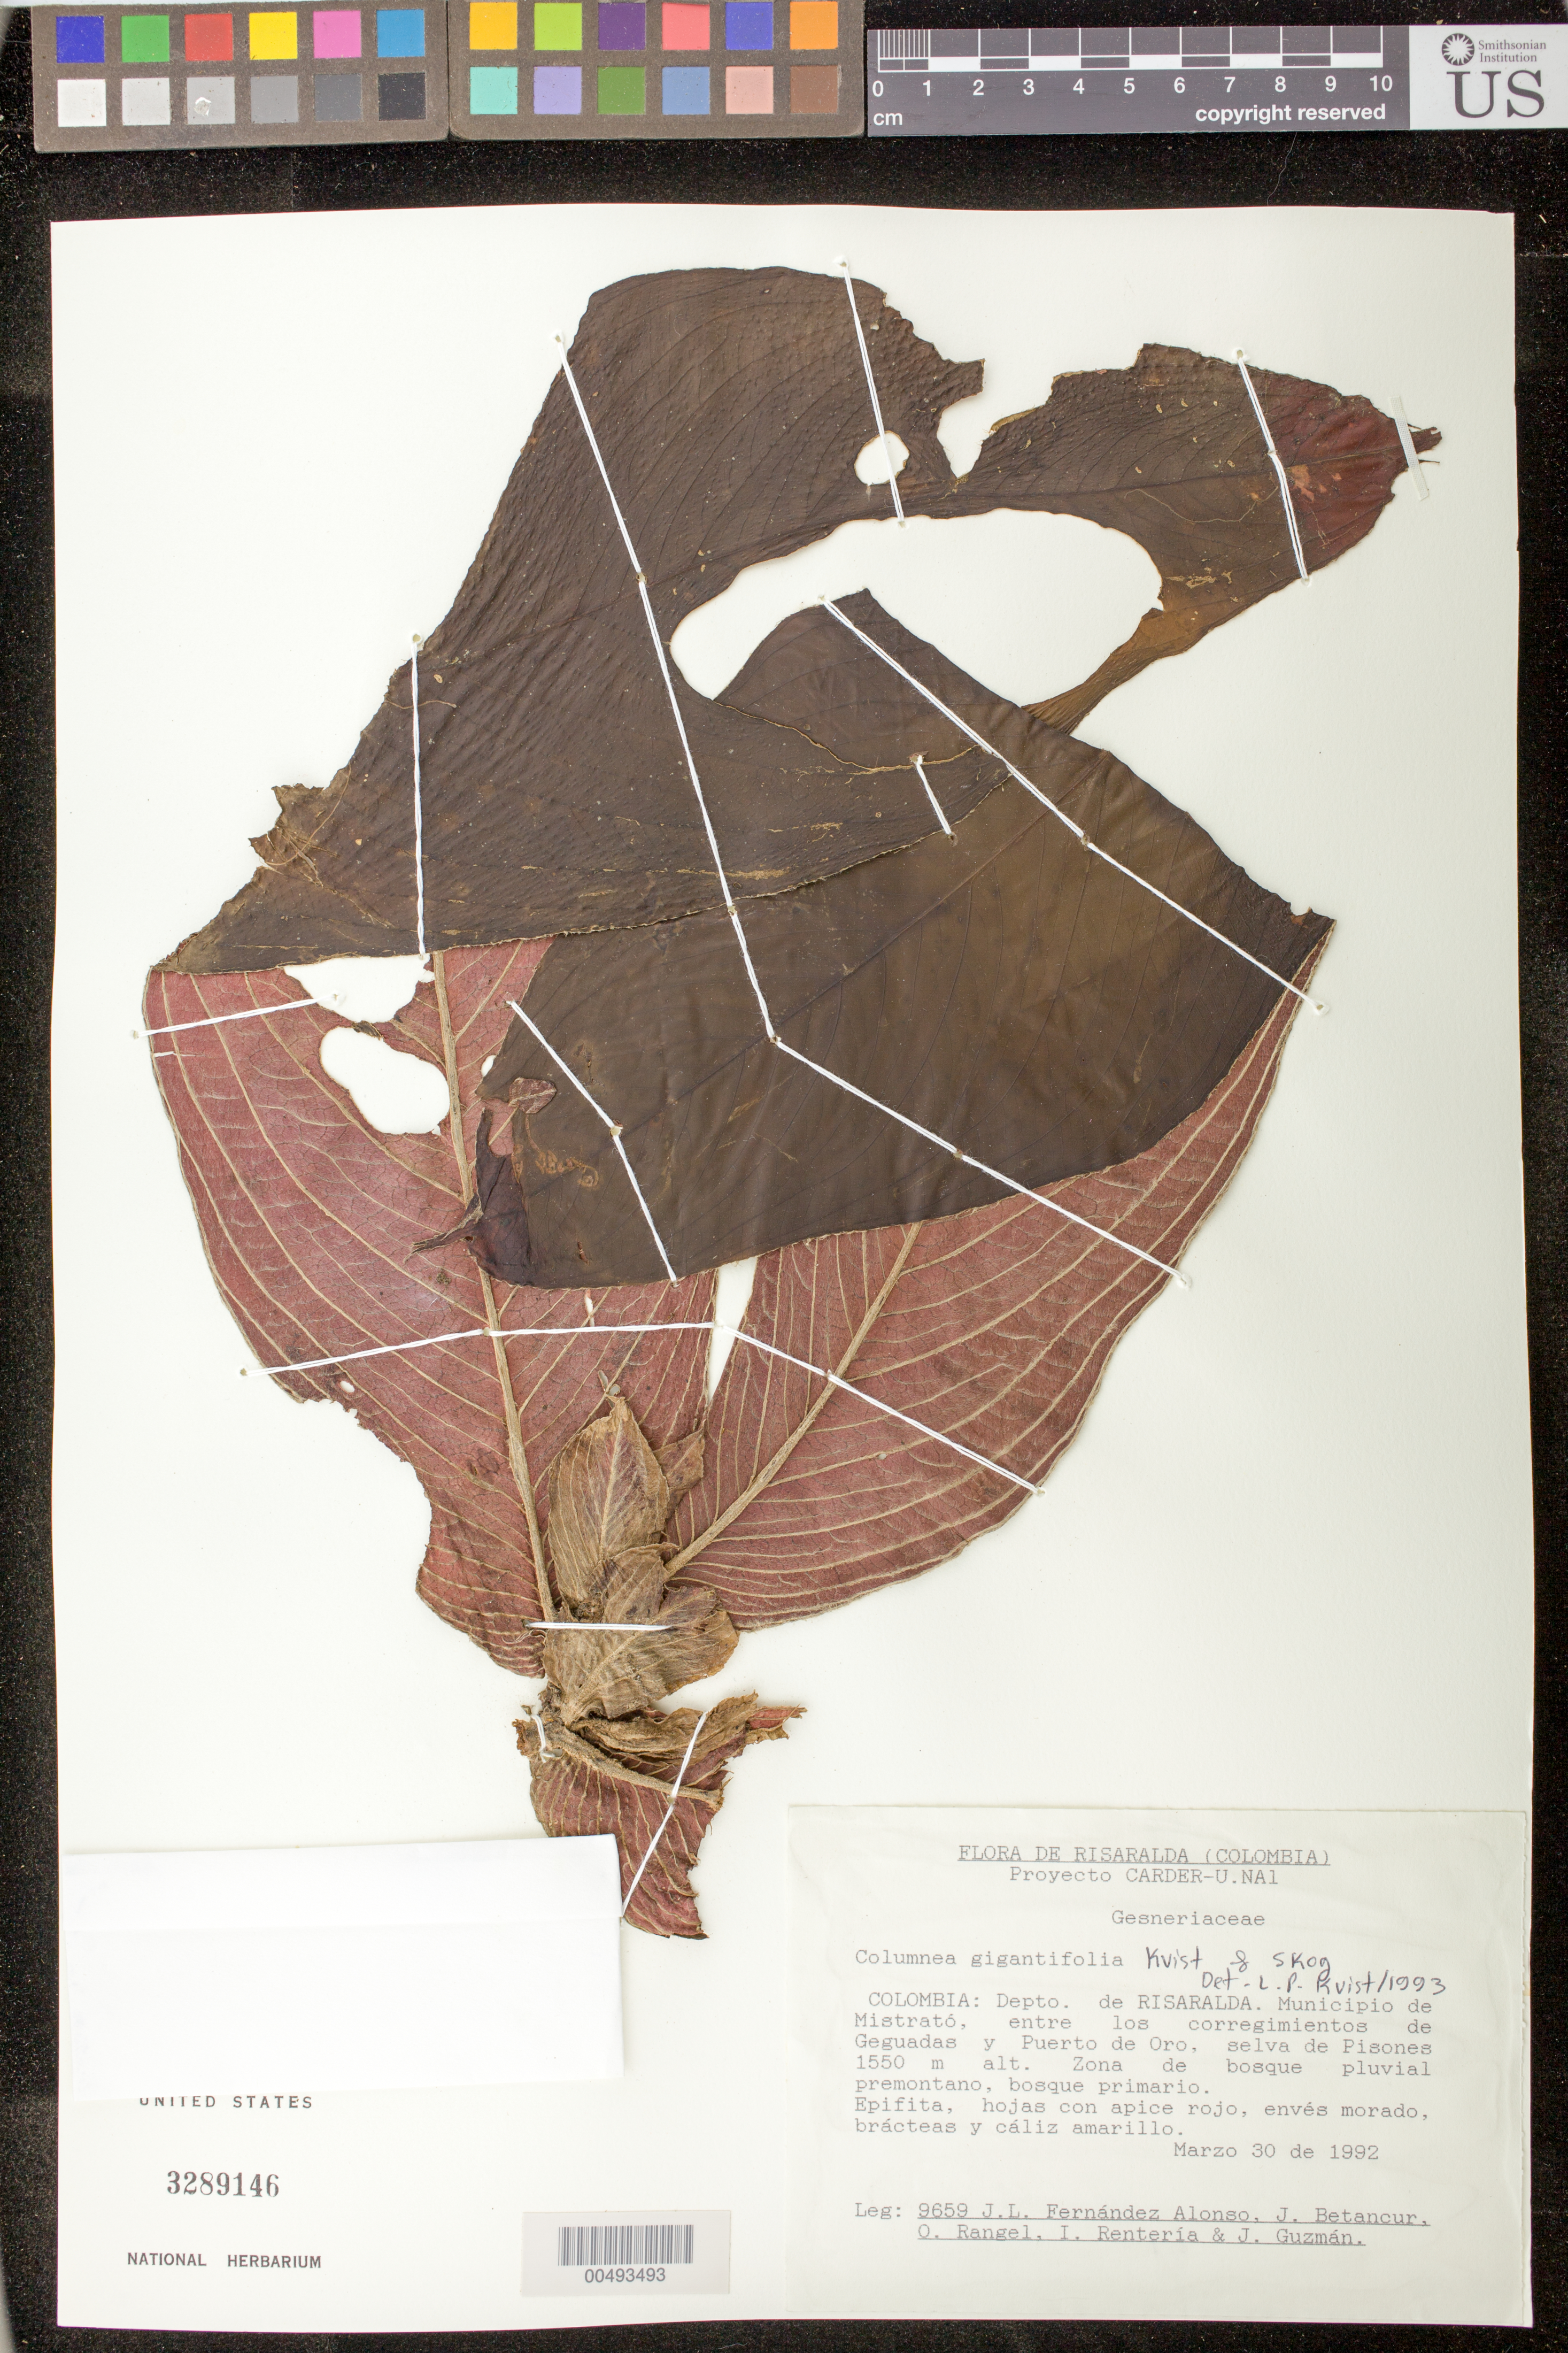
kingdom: Plantae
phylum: Tracheophyta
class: Magnoliopsida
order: Lamiales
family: Gesneriaceae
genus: Columnea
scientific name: Columnea gigantifolia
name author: L.P. Kvist & L.E. Skog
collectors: J. L. Fernández-Alonso, J. O. Rangel Ch., J. C. Betancur, I. Renteria & J. Guzman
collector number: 9659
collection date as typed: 30 Mar 1992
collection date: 1992-03-30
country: Colombia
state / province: Risaralda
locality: Municipio de Mistrató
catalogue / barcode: US 3289146